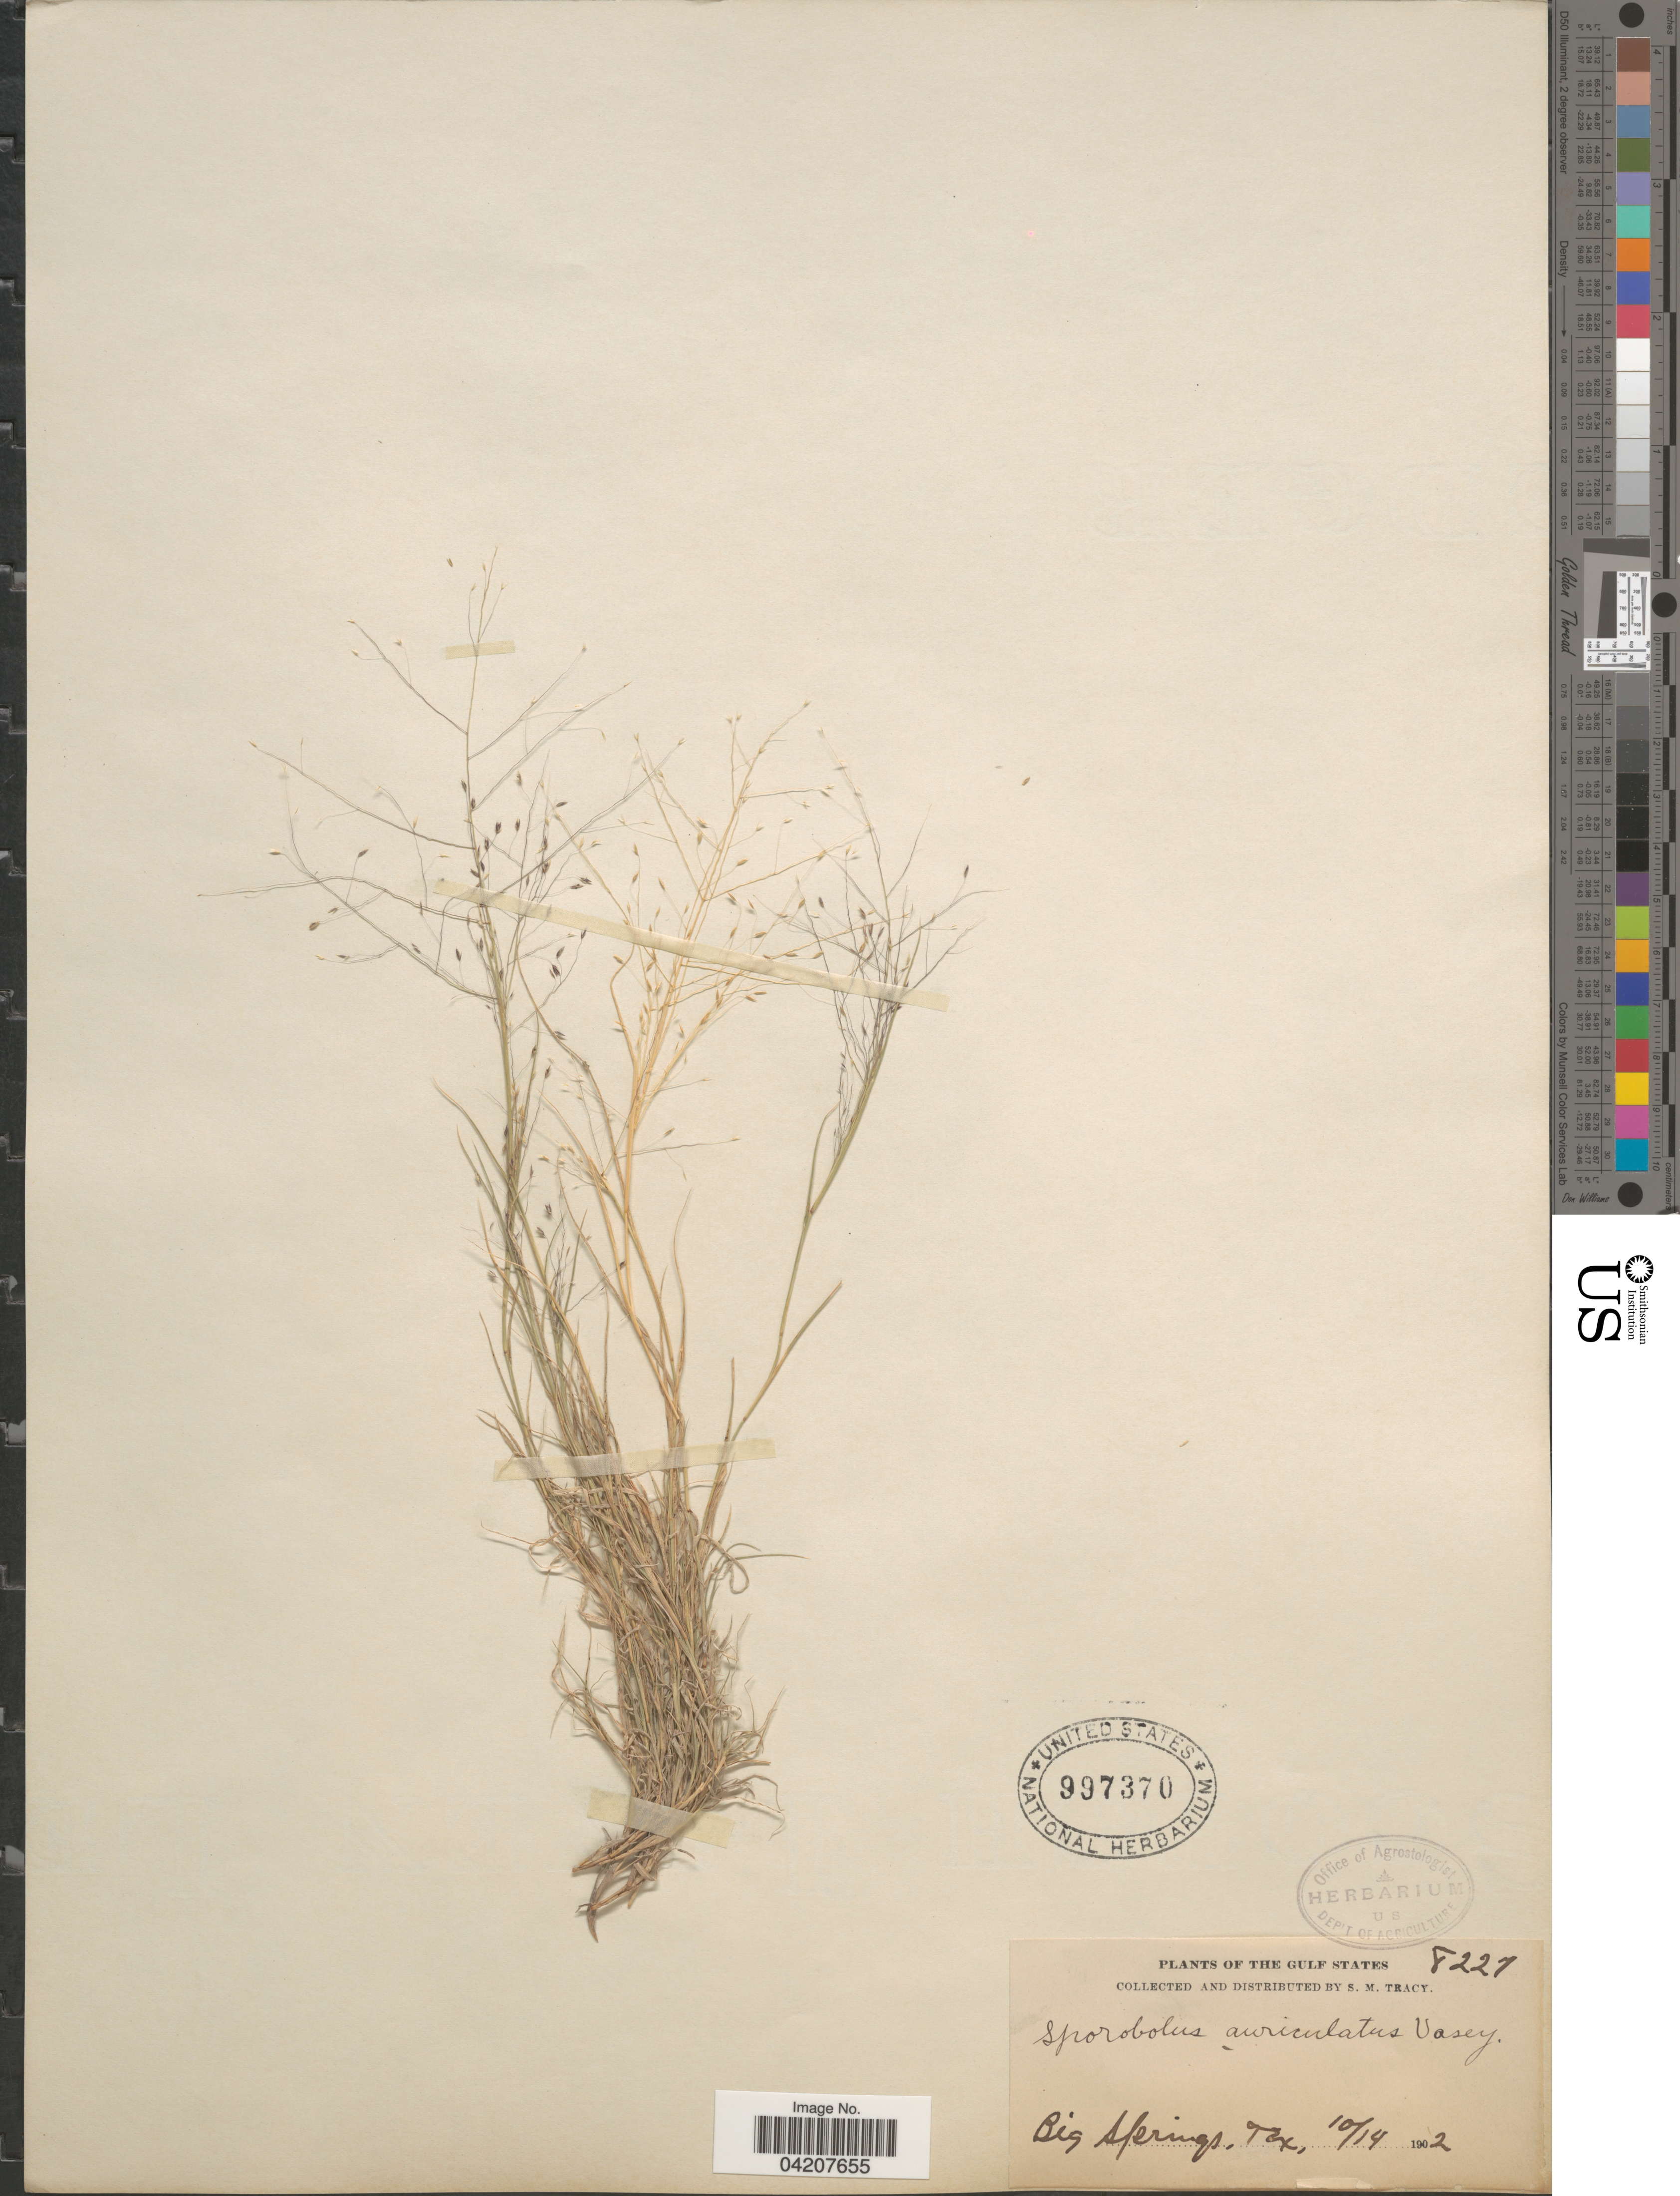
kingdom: Plantae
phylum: Tracheophyta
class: Liliopsida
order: Poales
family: Poaceae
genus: Muhlenbergia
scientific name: Muhlenbergia arenacea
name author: (Buckley) Hitchc.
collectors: S. M. Tracy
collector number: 8227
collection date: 1902-10-14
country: United States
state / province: Texas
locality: The Gulf States. Big Springs.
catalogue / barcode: US 997370